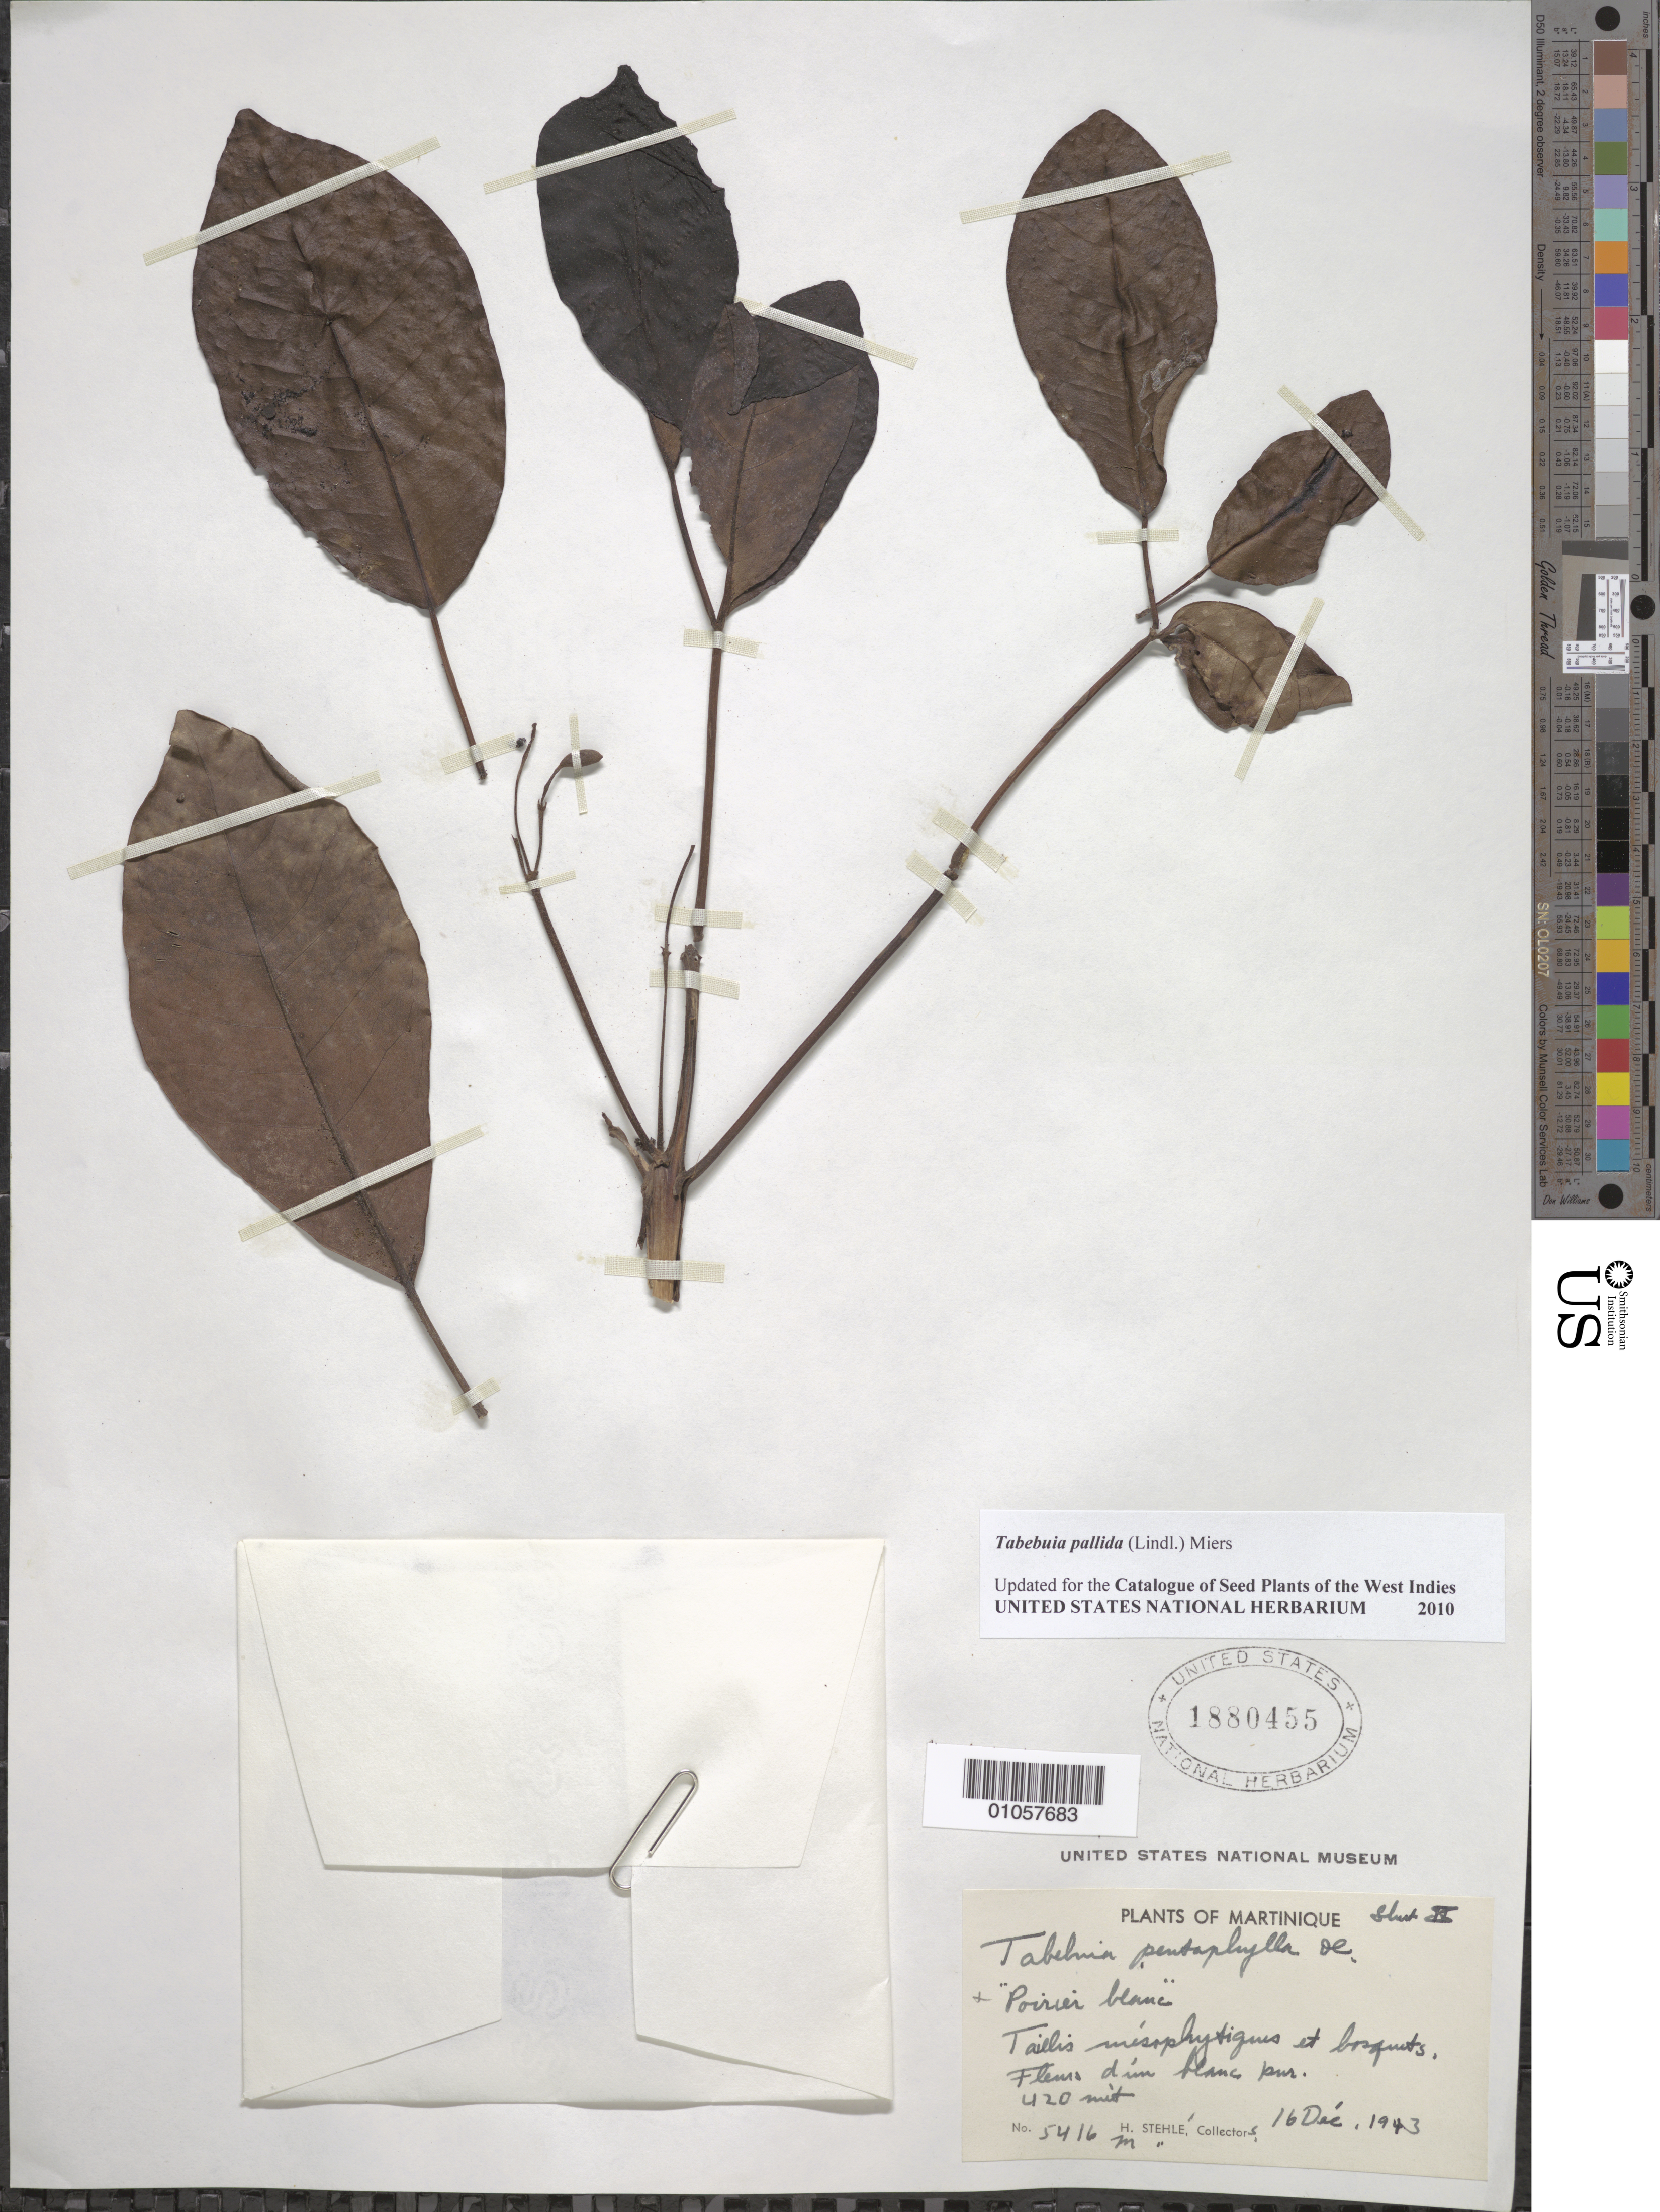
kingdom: Plantae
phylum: Tracheophyta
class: Magnoliopsida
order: Lamiales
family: Bignoniaceae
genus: Tabebuia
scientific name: Tabebuia pallida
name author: (Lindl.) Miers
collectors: H. Stehlé & M. Stehlé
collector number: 5416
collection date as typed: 16 Dec 1943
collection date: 1943-12-16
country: Martinique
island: Martinique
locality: Balata, devant Montmartre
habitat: Tailles mésophytiques et bosquets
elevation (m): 420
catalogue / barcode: US 1880455